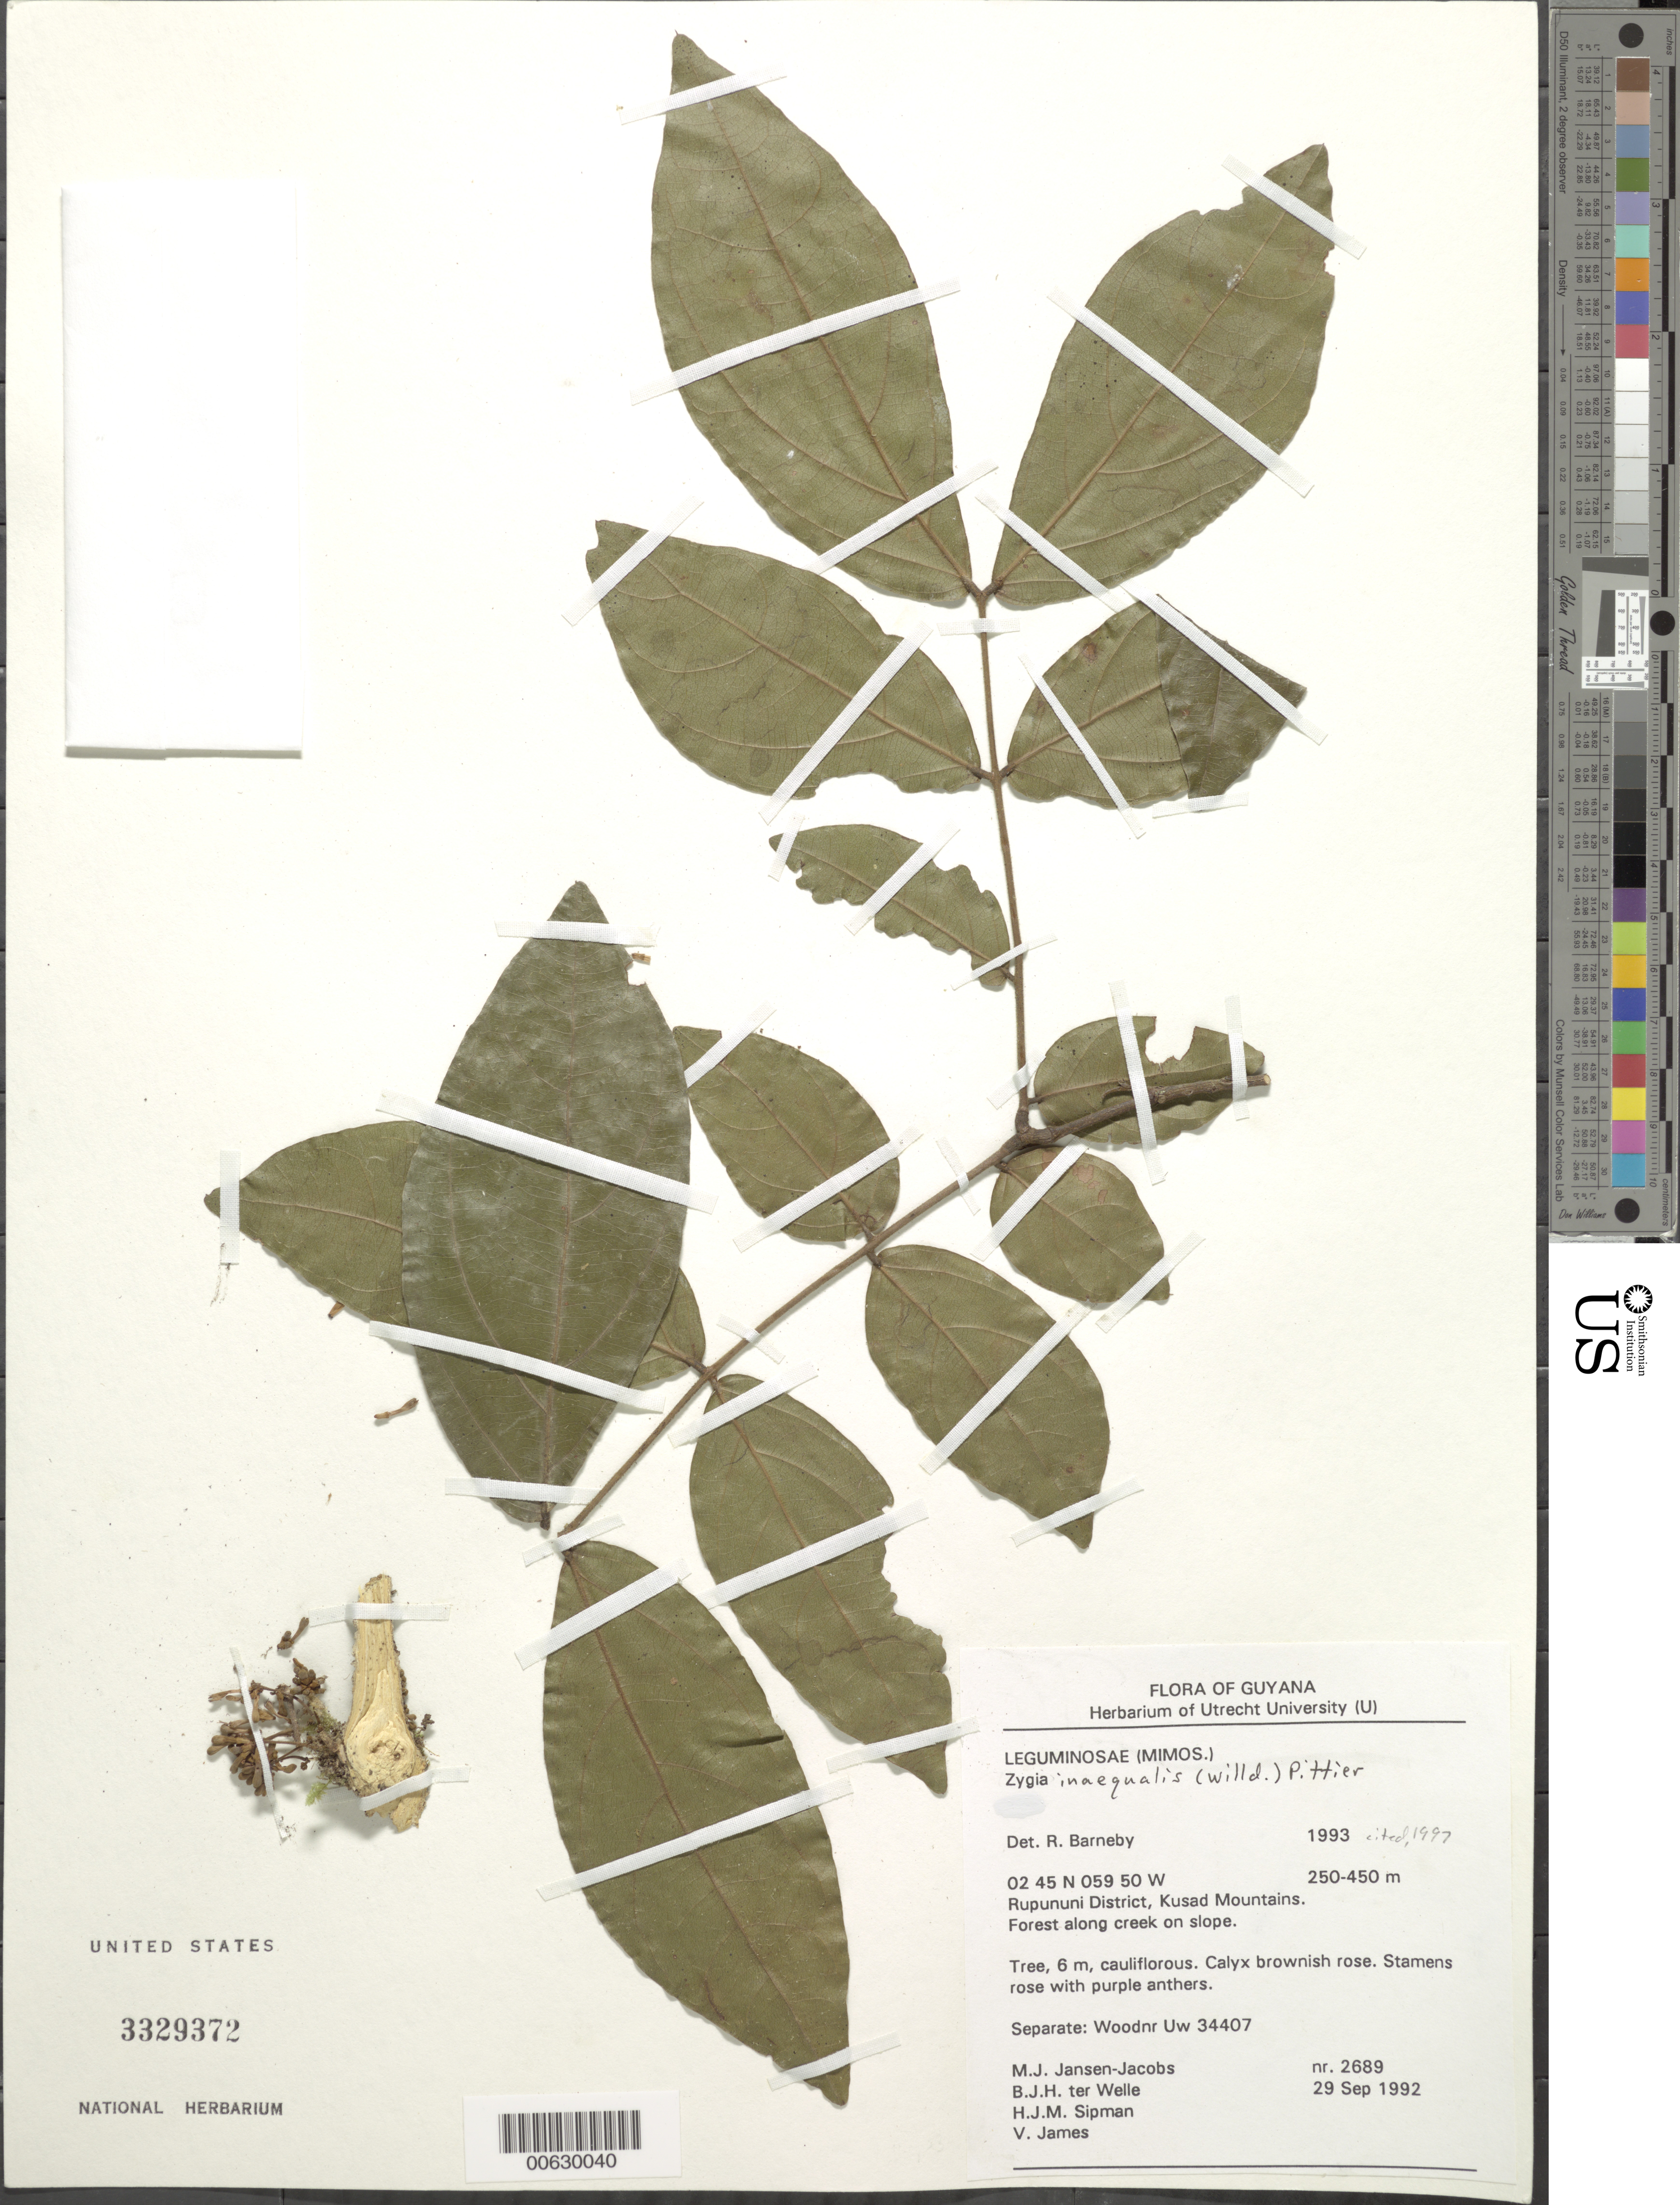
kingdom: Plantae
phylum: Tracheophyta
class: Magnoliopsida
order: Fabales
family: Fabaceae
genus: Zygia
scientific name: Zygia inaequalis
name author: (Humb. & Bonpl. ex Willd.) Pittier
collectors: M. J. Jansen-Jacobs, B. Welle, H. J. M. Sipman & V. James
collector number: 2689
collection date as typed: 29-Sep-92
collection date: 1992-09-29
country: Guyana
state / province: U. Takutu-U. Essequibo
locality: Kusad Mountains, Rupununi District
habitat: Forest along creek on slope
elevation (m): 250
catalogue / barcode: US 3329372